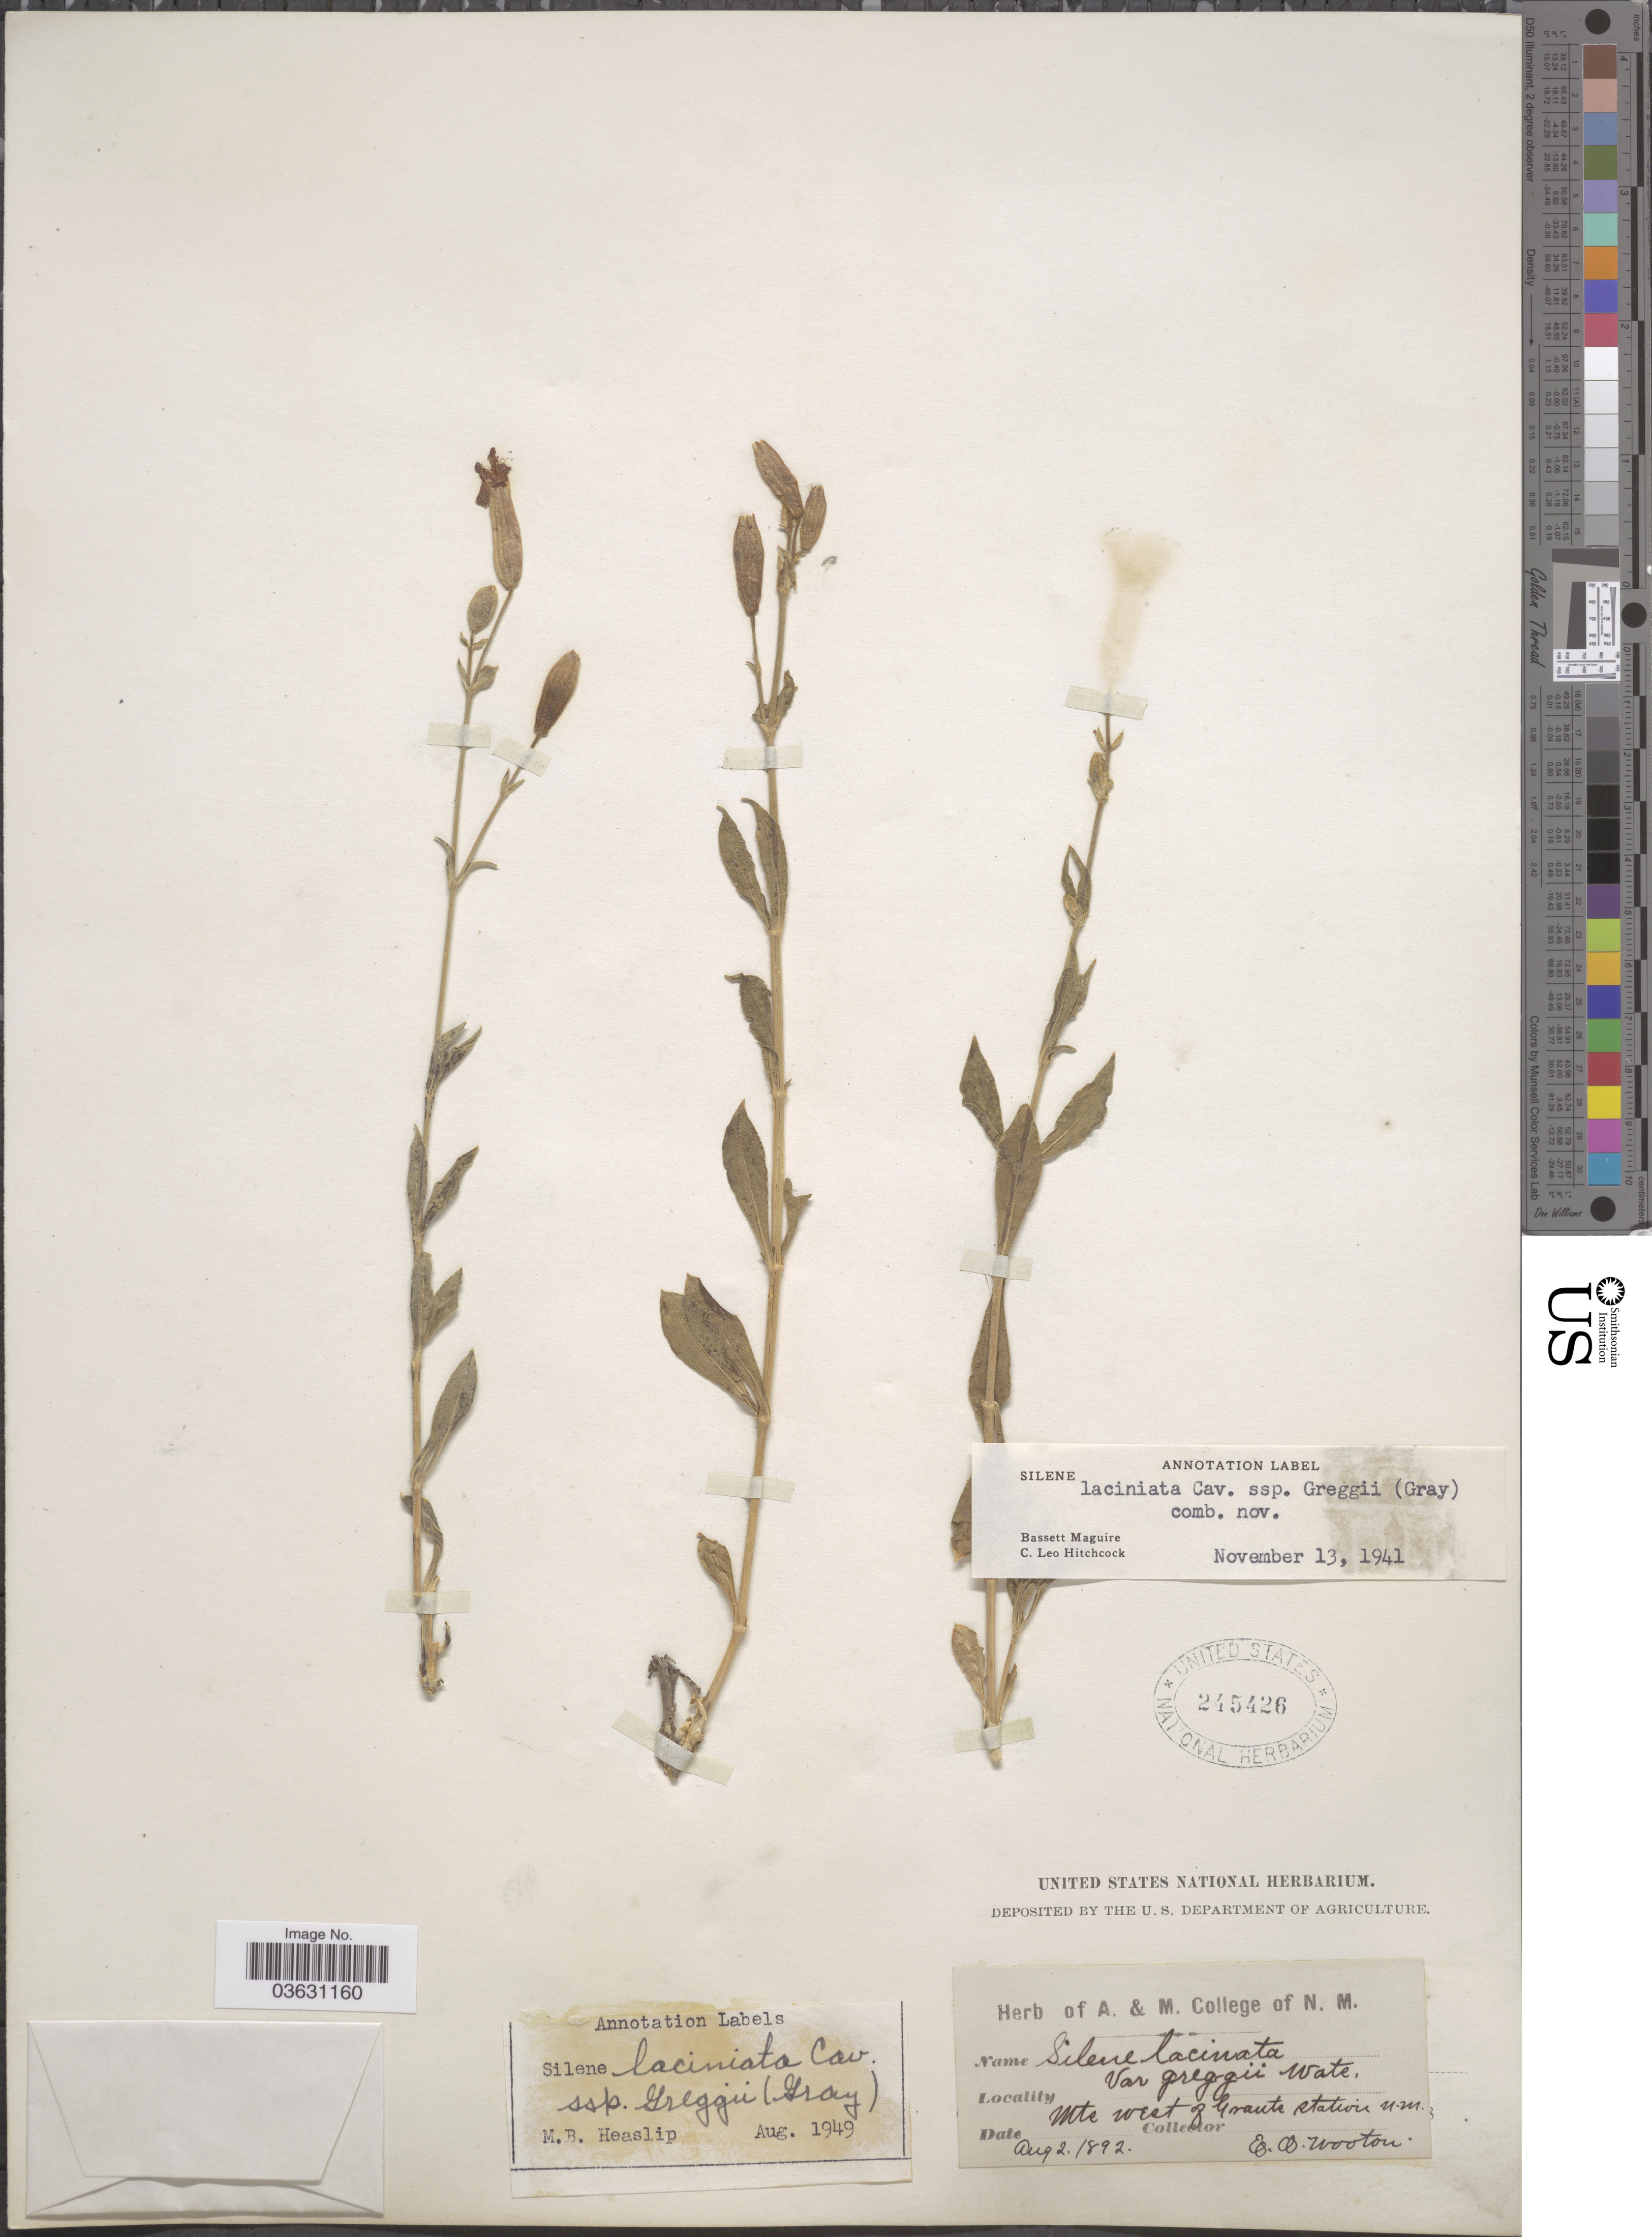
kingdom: Plantae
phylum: Tracheophyta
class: Magnoliopsida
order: Caryophyllales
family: Caryophyllaceae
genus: Silene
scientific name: Silene laciniata subsp. greggii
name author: (A. Gray) C.L. Hitchc. & Maguire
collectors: E. O. Wooton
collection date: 1892-08-02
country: United States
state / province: New Mexico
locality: Mts west of Grante station.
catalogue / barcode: US 245426